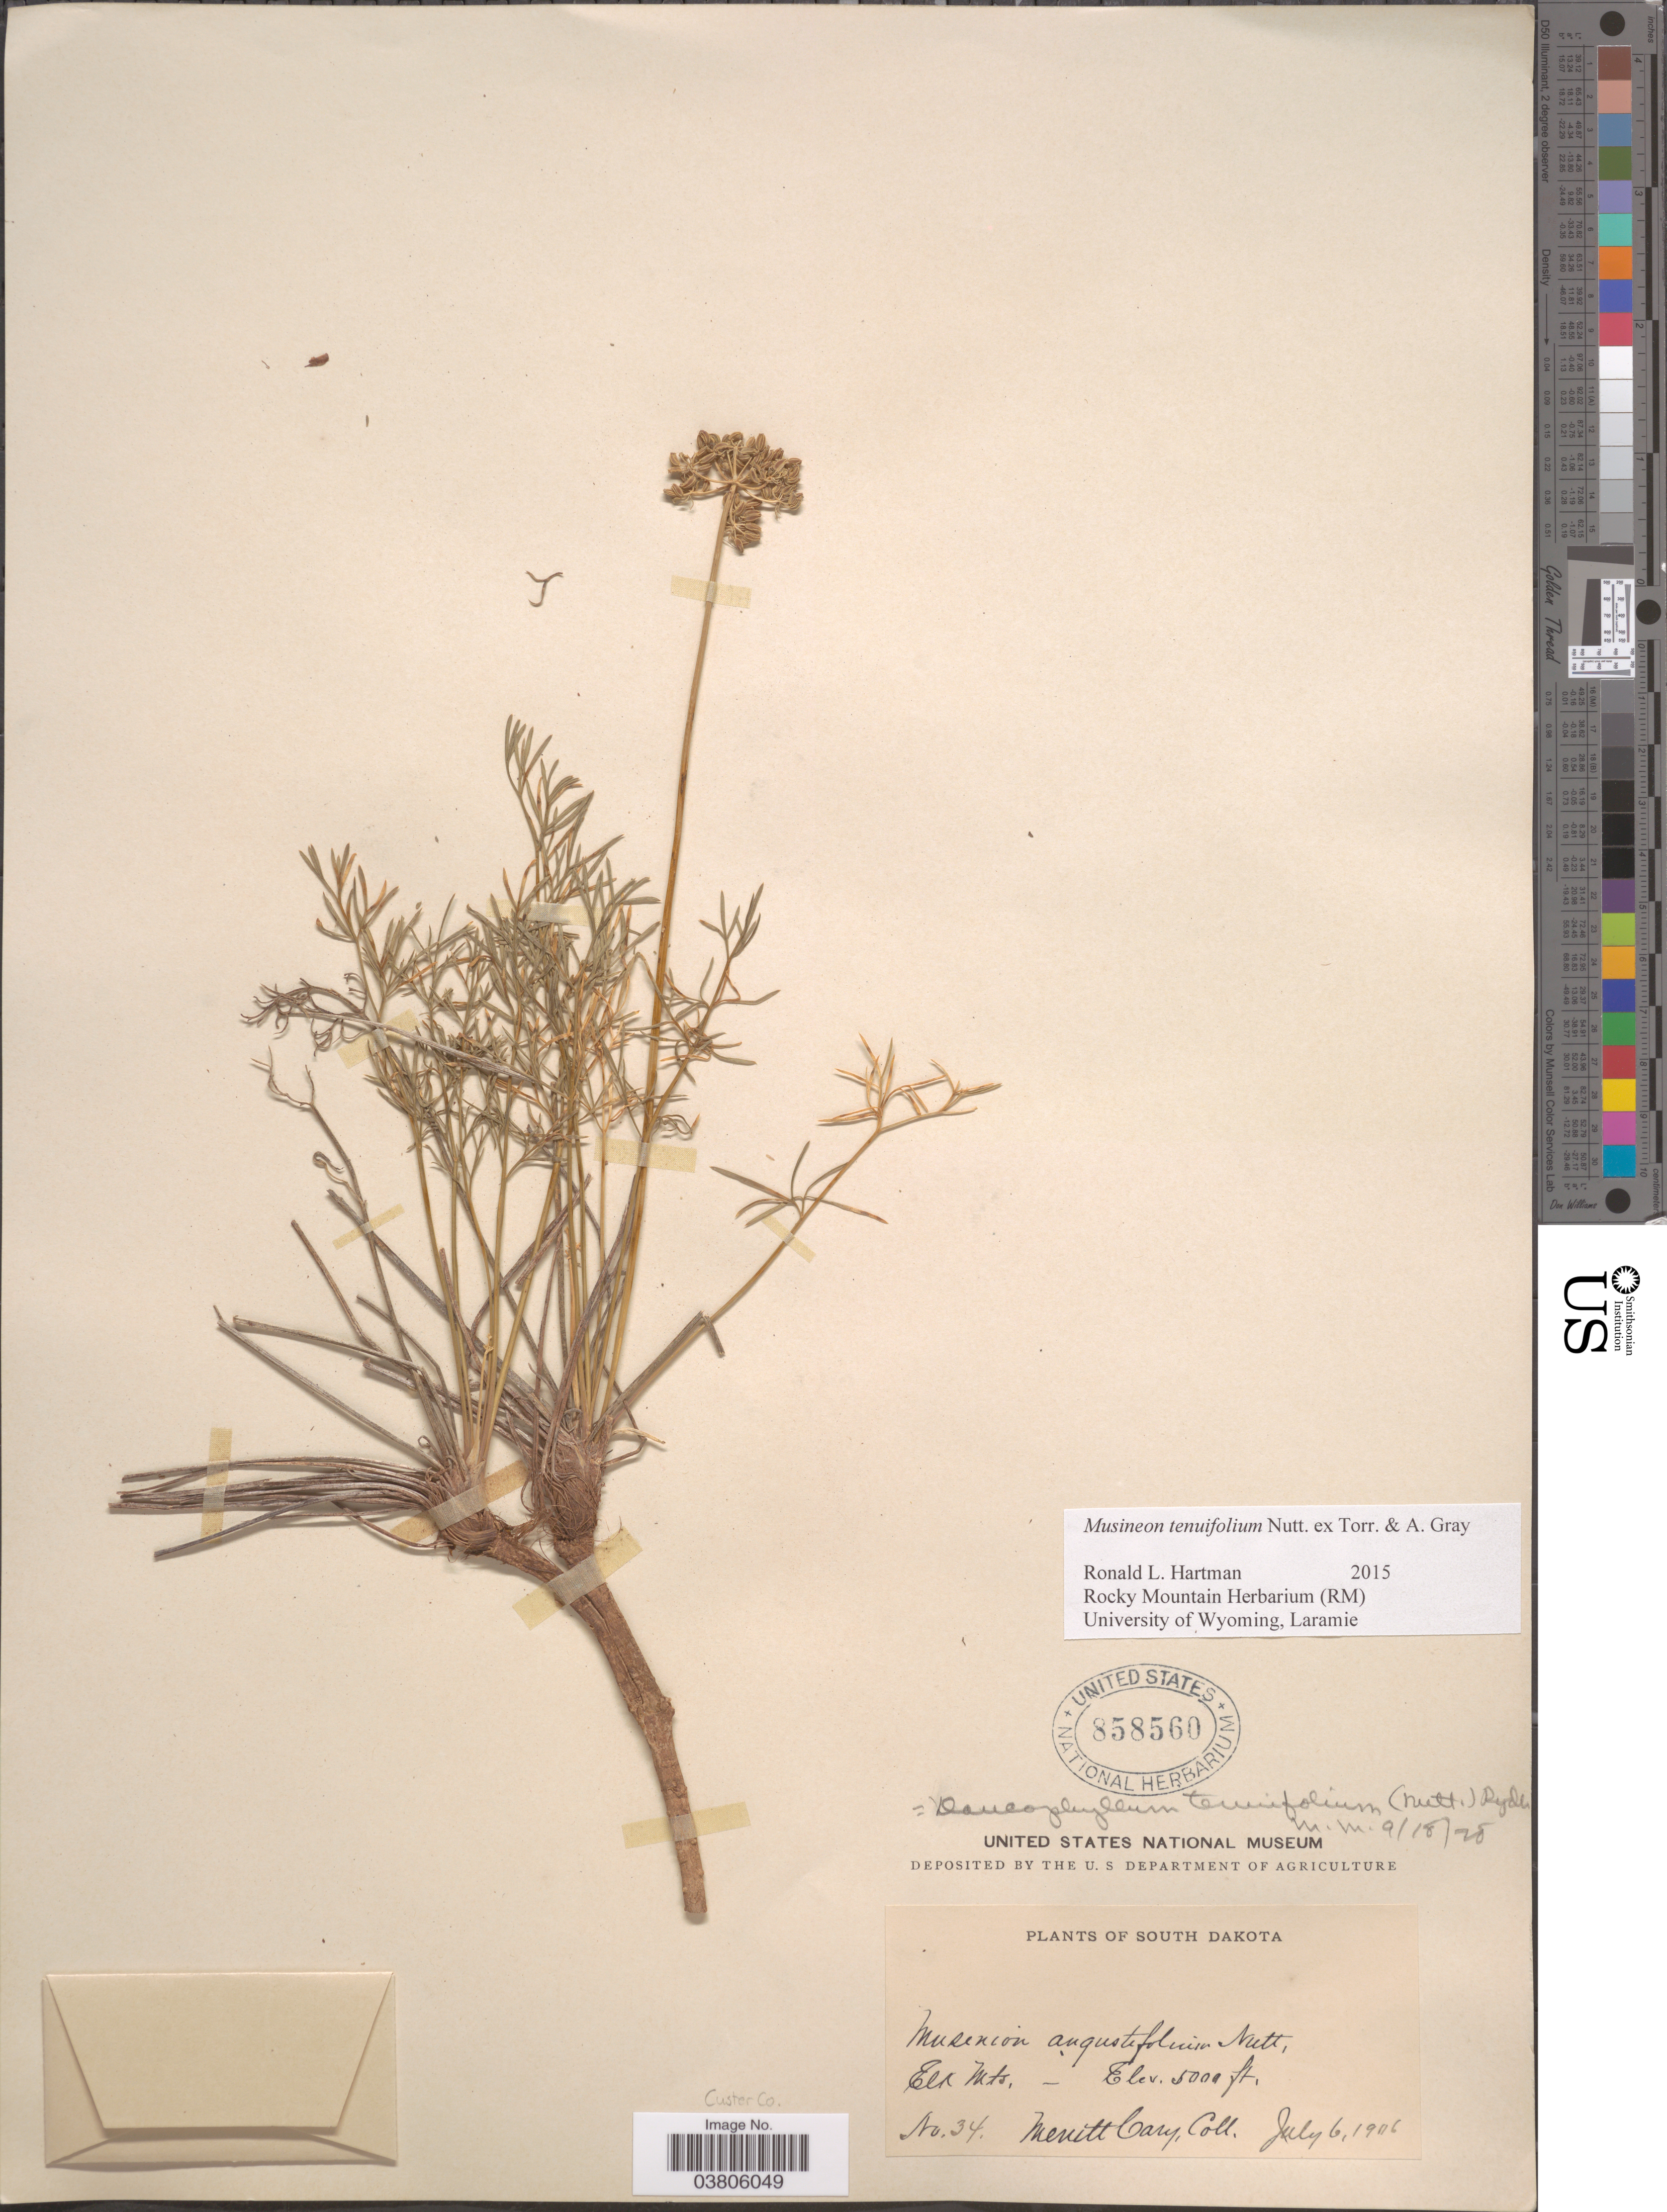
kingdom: Plantae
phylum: Tracheophyta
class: Magnoliopsida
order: Apiales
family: Apiaceae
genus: Musineon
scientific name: Musineon tenuifolium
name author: Nutt.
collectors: M. Cary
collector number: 34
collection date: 1906-07-06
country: United States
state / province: South Dakota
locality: Elk Mts. Custer Co.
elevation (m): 1524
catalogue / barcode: US 858560